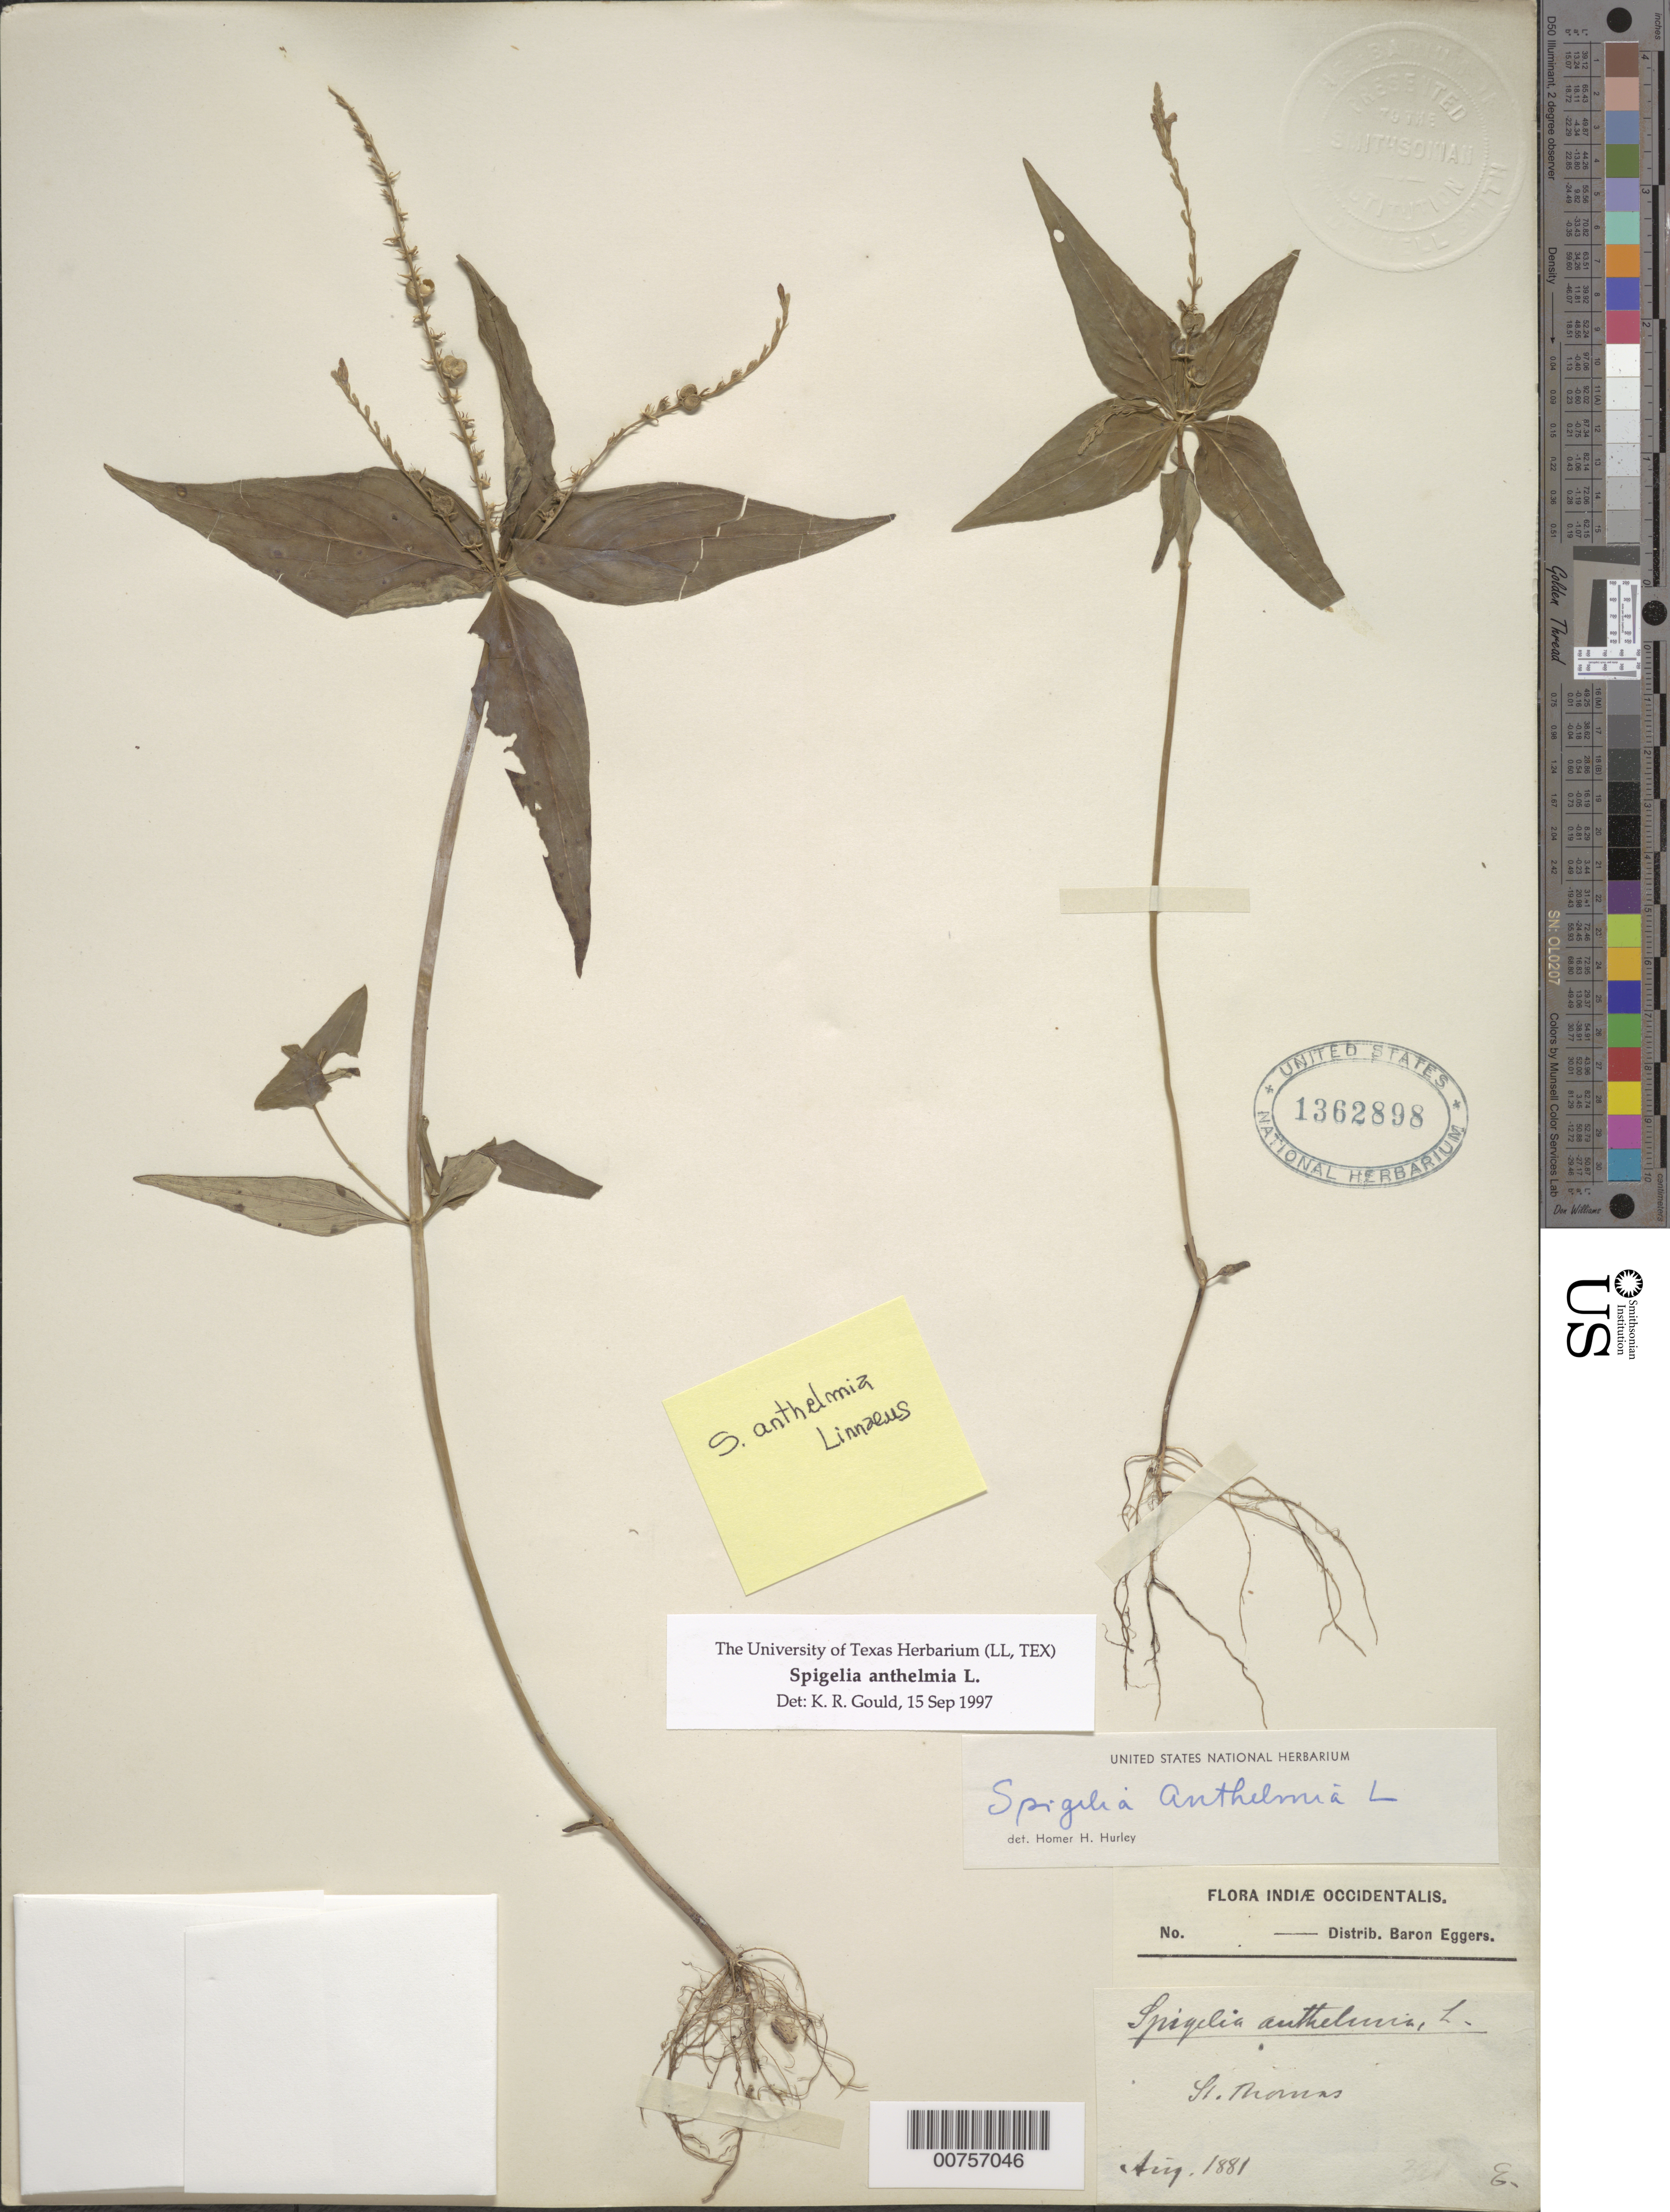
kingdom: Plantae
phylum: Tracheophyta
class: Magnoliopsida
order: Gentianales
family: Loganiaceae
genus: Spigelia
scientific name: Spigelia anthelmia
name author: L.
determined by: Gould, K. R.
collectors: H. F. A. von Eggers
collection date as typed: Aug 1881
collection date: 1881-08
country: U.S. Virgin Islands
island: St. Thomas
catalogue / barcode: US 1362898